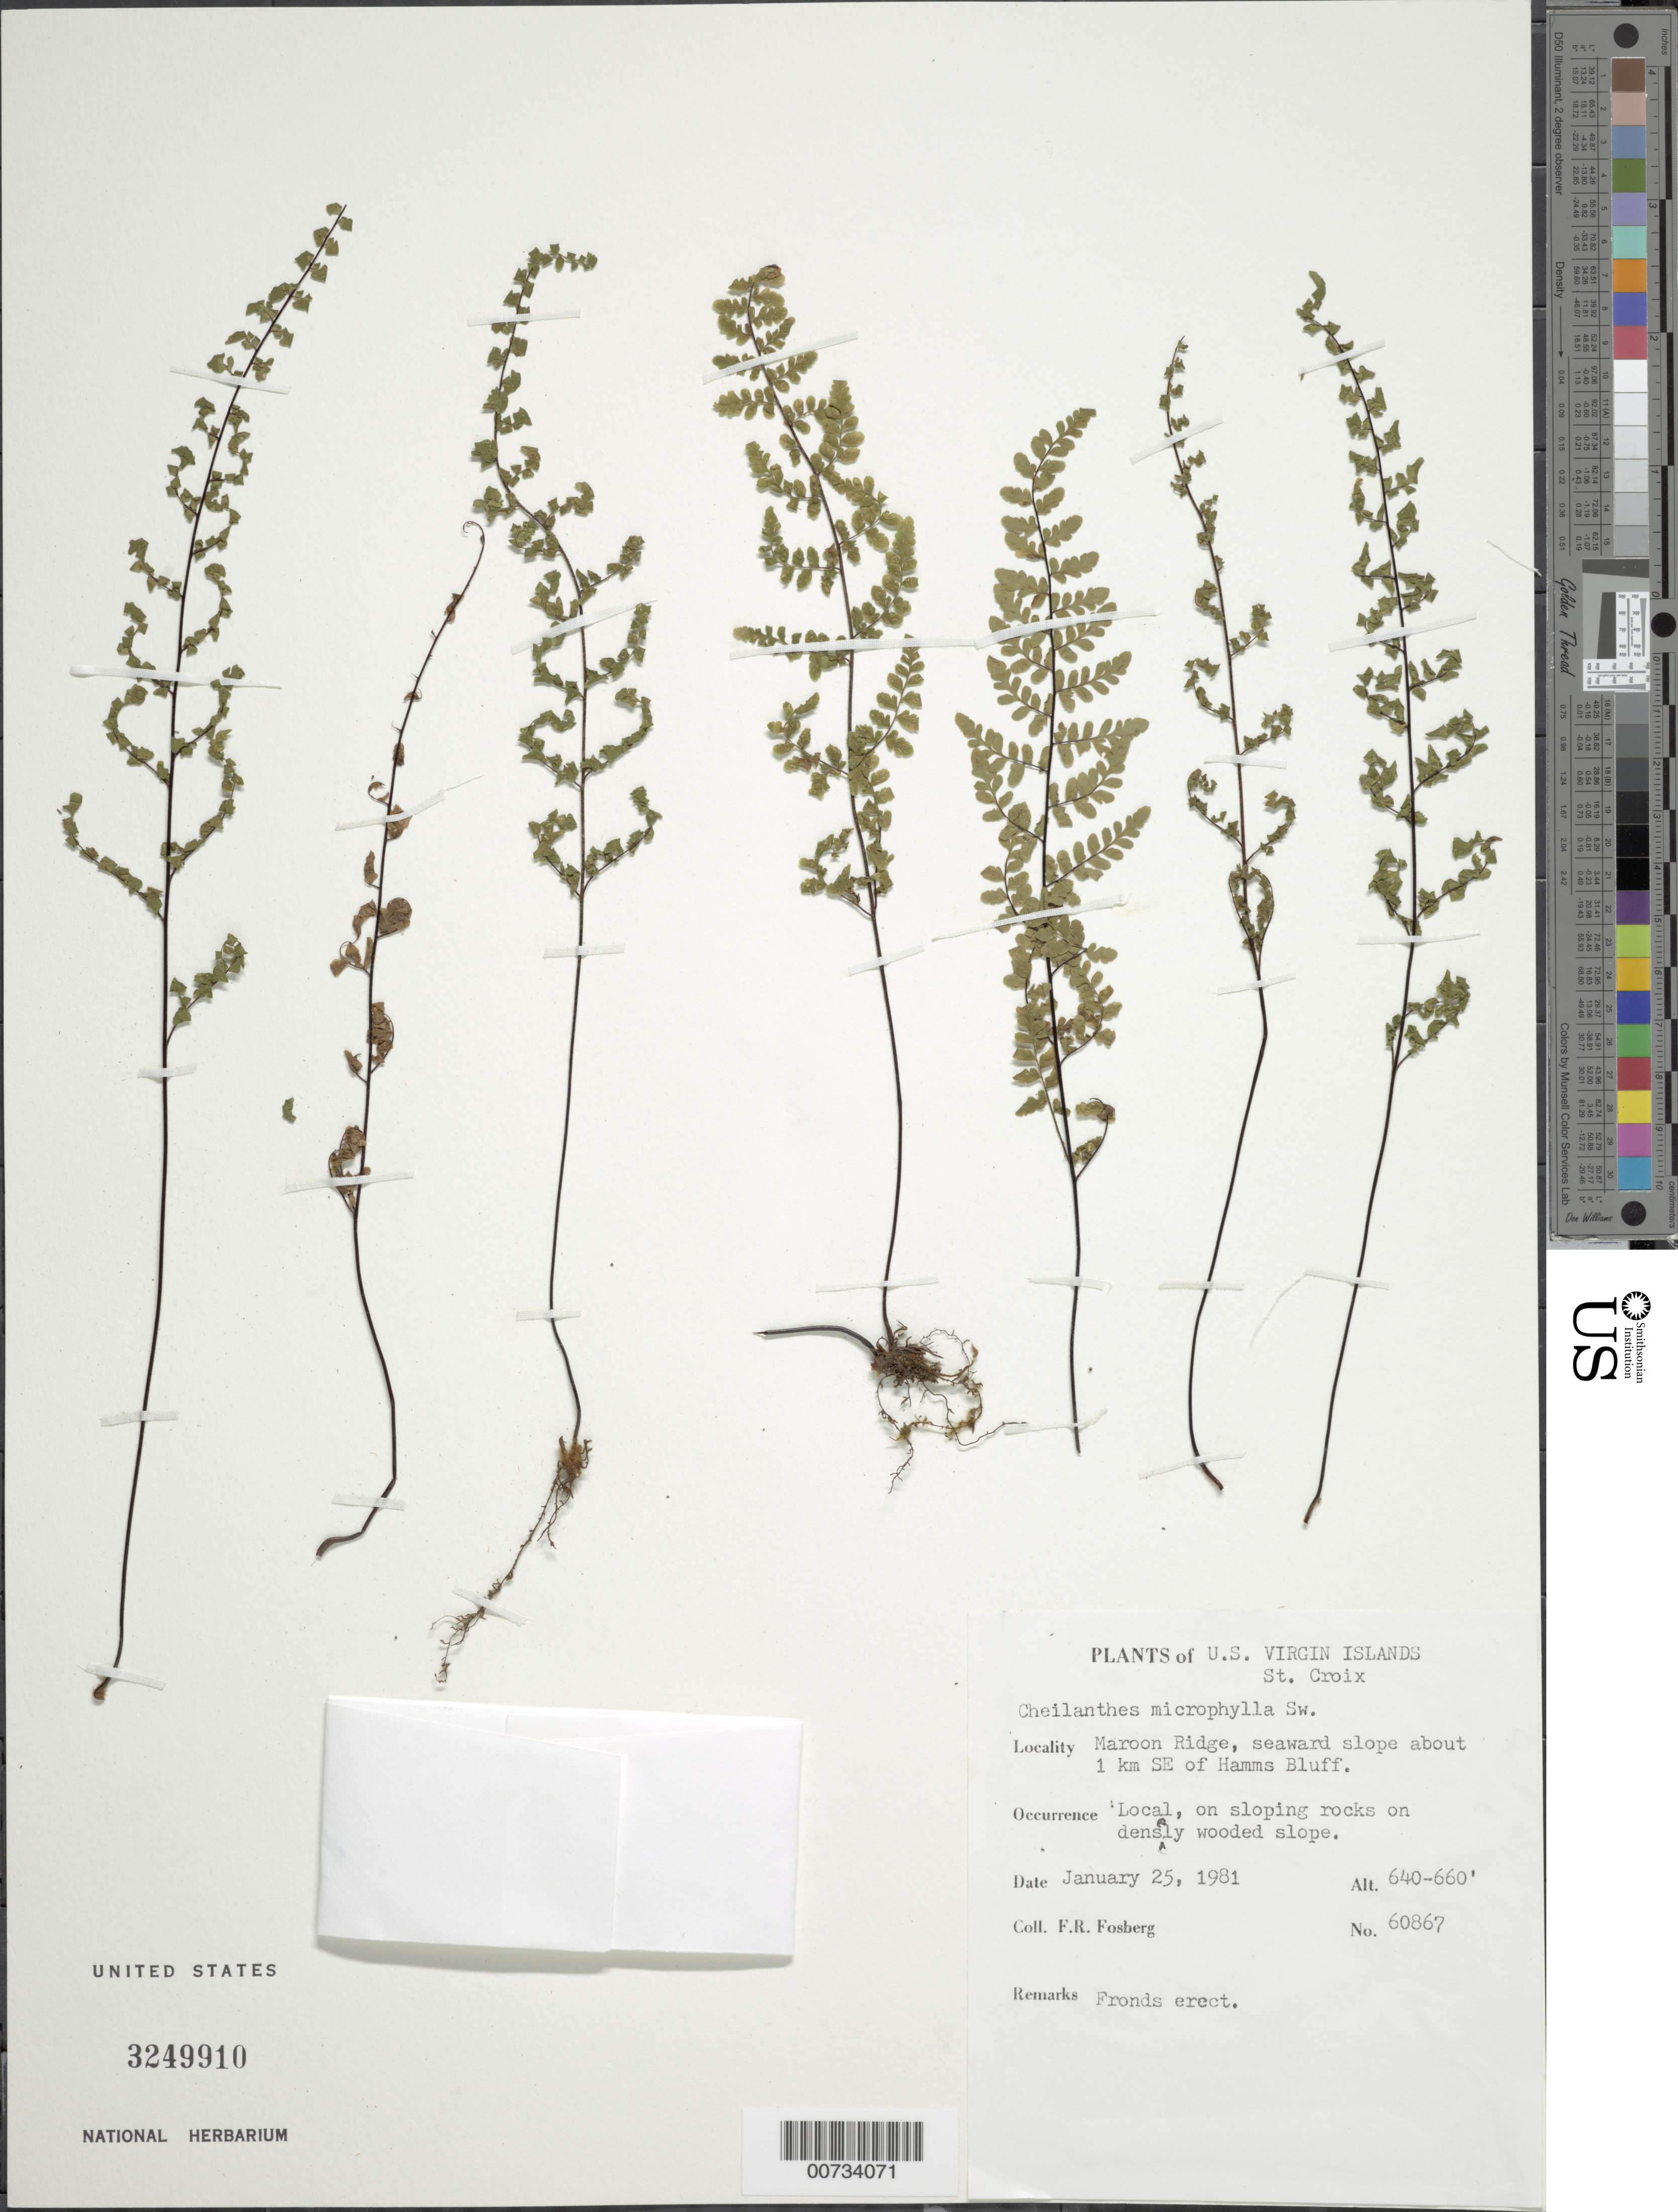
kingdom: Plantae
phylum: Tracheophyta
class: Polypodiopsida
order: Polypodiales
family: Pteridaceae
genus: Myriopteris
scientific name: Myriopteris microphylla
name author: (Sw.) Grusz & Windham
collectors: F. R. Fosberg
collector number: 60867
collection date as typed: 25 Jan 1981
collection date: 1981-01-25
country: U.S. Virgin Islands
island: St. Croix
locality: Maroon Ridge, seaward slope about 1 km SE of Hamm's Bluff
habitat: On sloping rocks on densely wooded slope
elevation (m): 195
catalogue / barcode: US 3249910